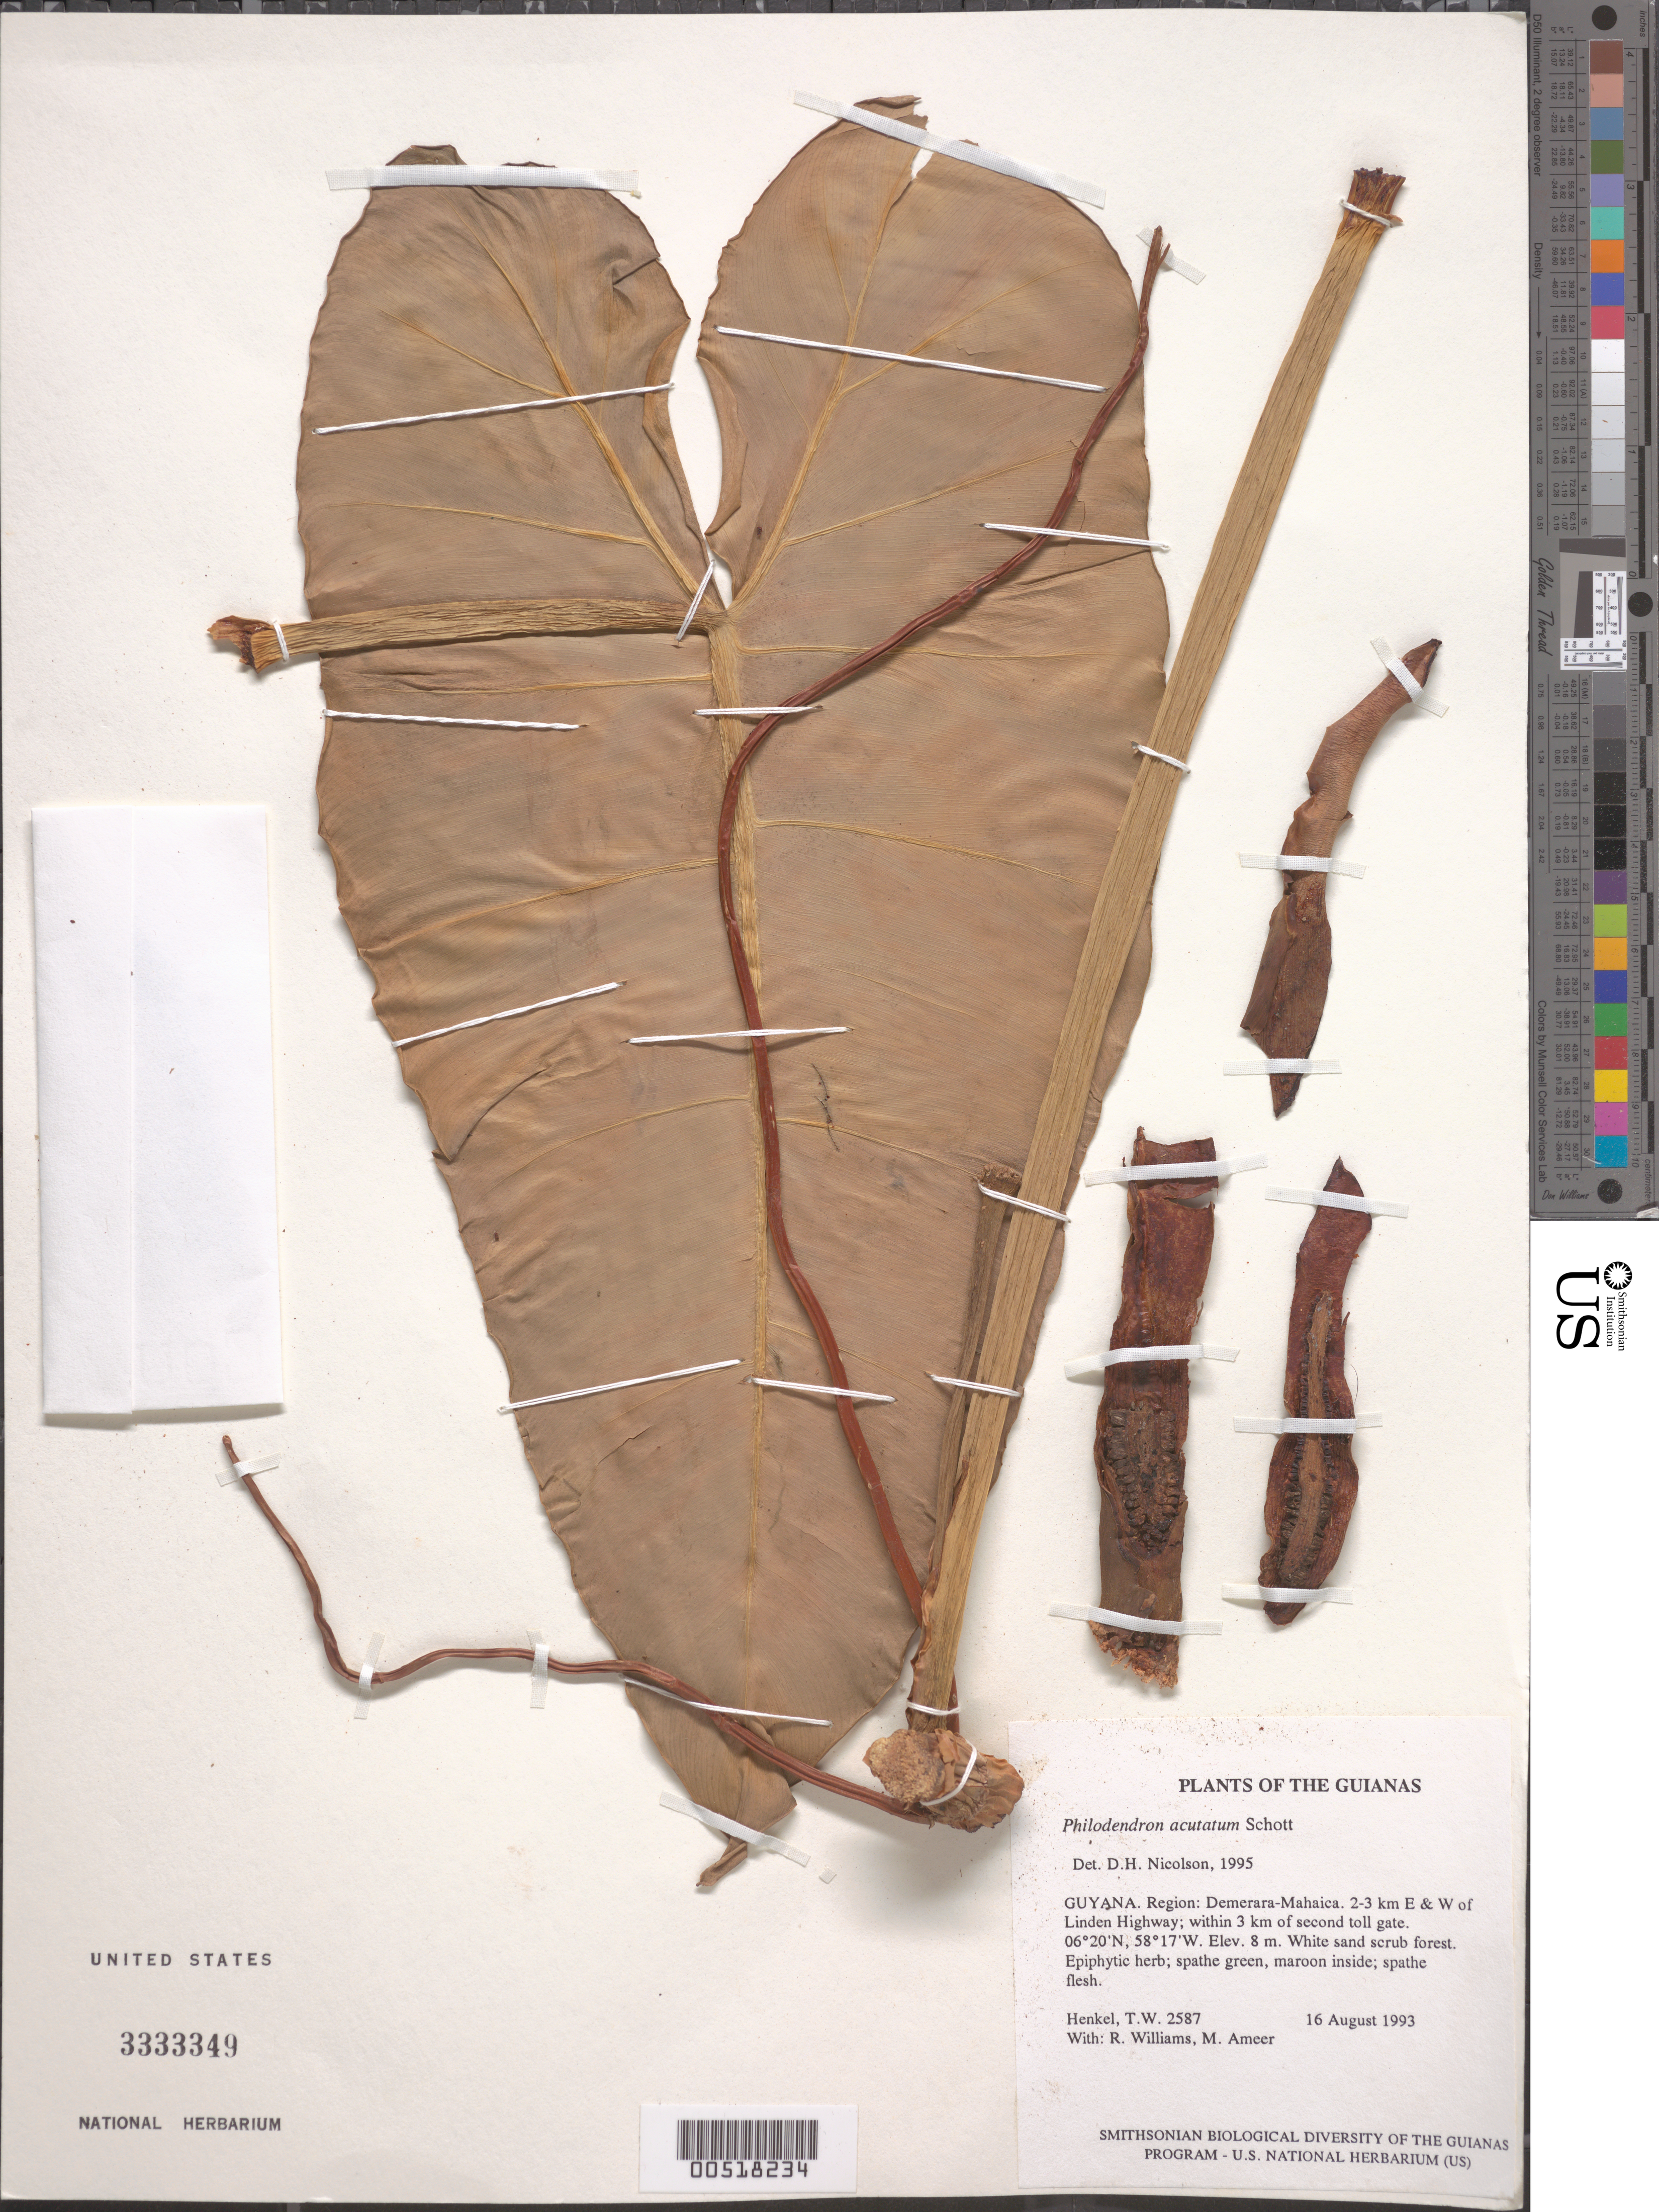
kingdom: Plantae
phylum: Tracheophyta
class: Liliopsida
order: Alismatales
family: Araceae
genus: Philodendron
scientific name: Philodendron acutatum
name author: Schott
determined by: Nicolson, Dan H.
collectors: T. Henkel, R. Williams & M. Ameer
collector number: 2587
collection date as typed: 16 August 1993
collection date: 1993-08-16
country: Guyana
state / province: Demerara-Mahaica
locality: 2-3 km E & W of Linden Highway; within 3 km of second toll gate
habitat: White sand scrub forest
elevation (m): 8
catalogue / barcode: US 3333349